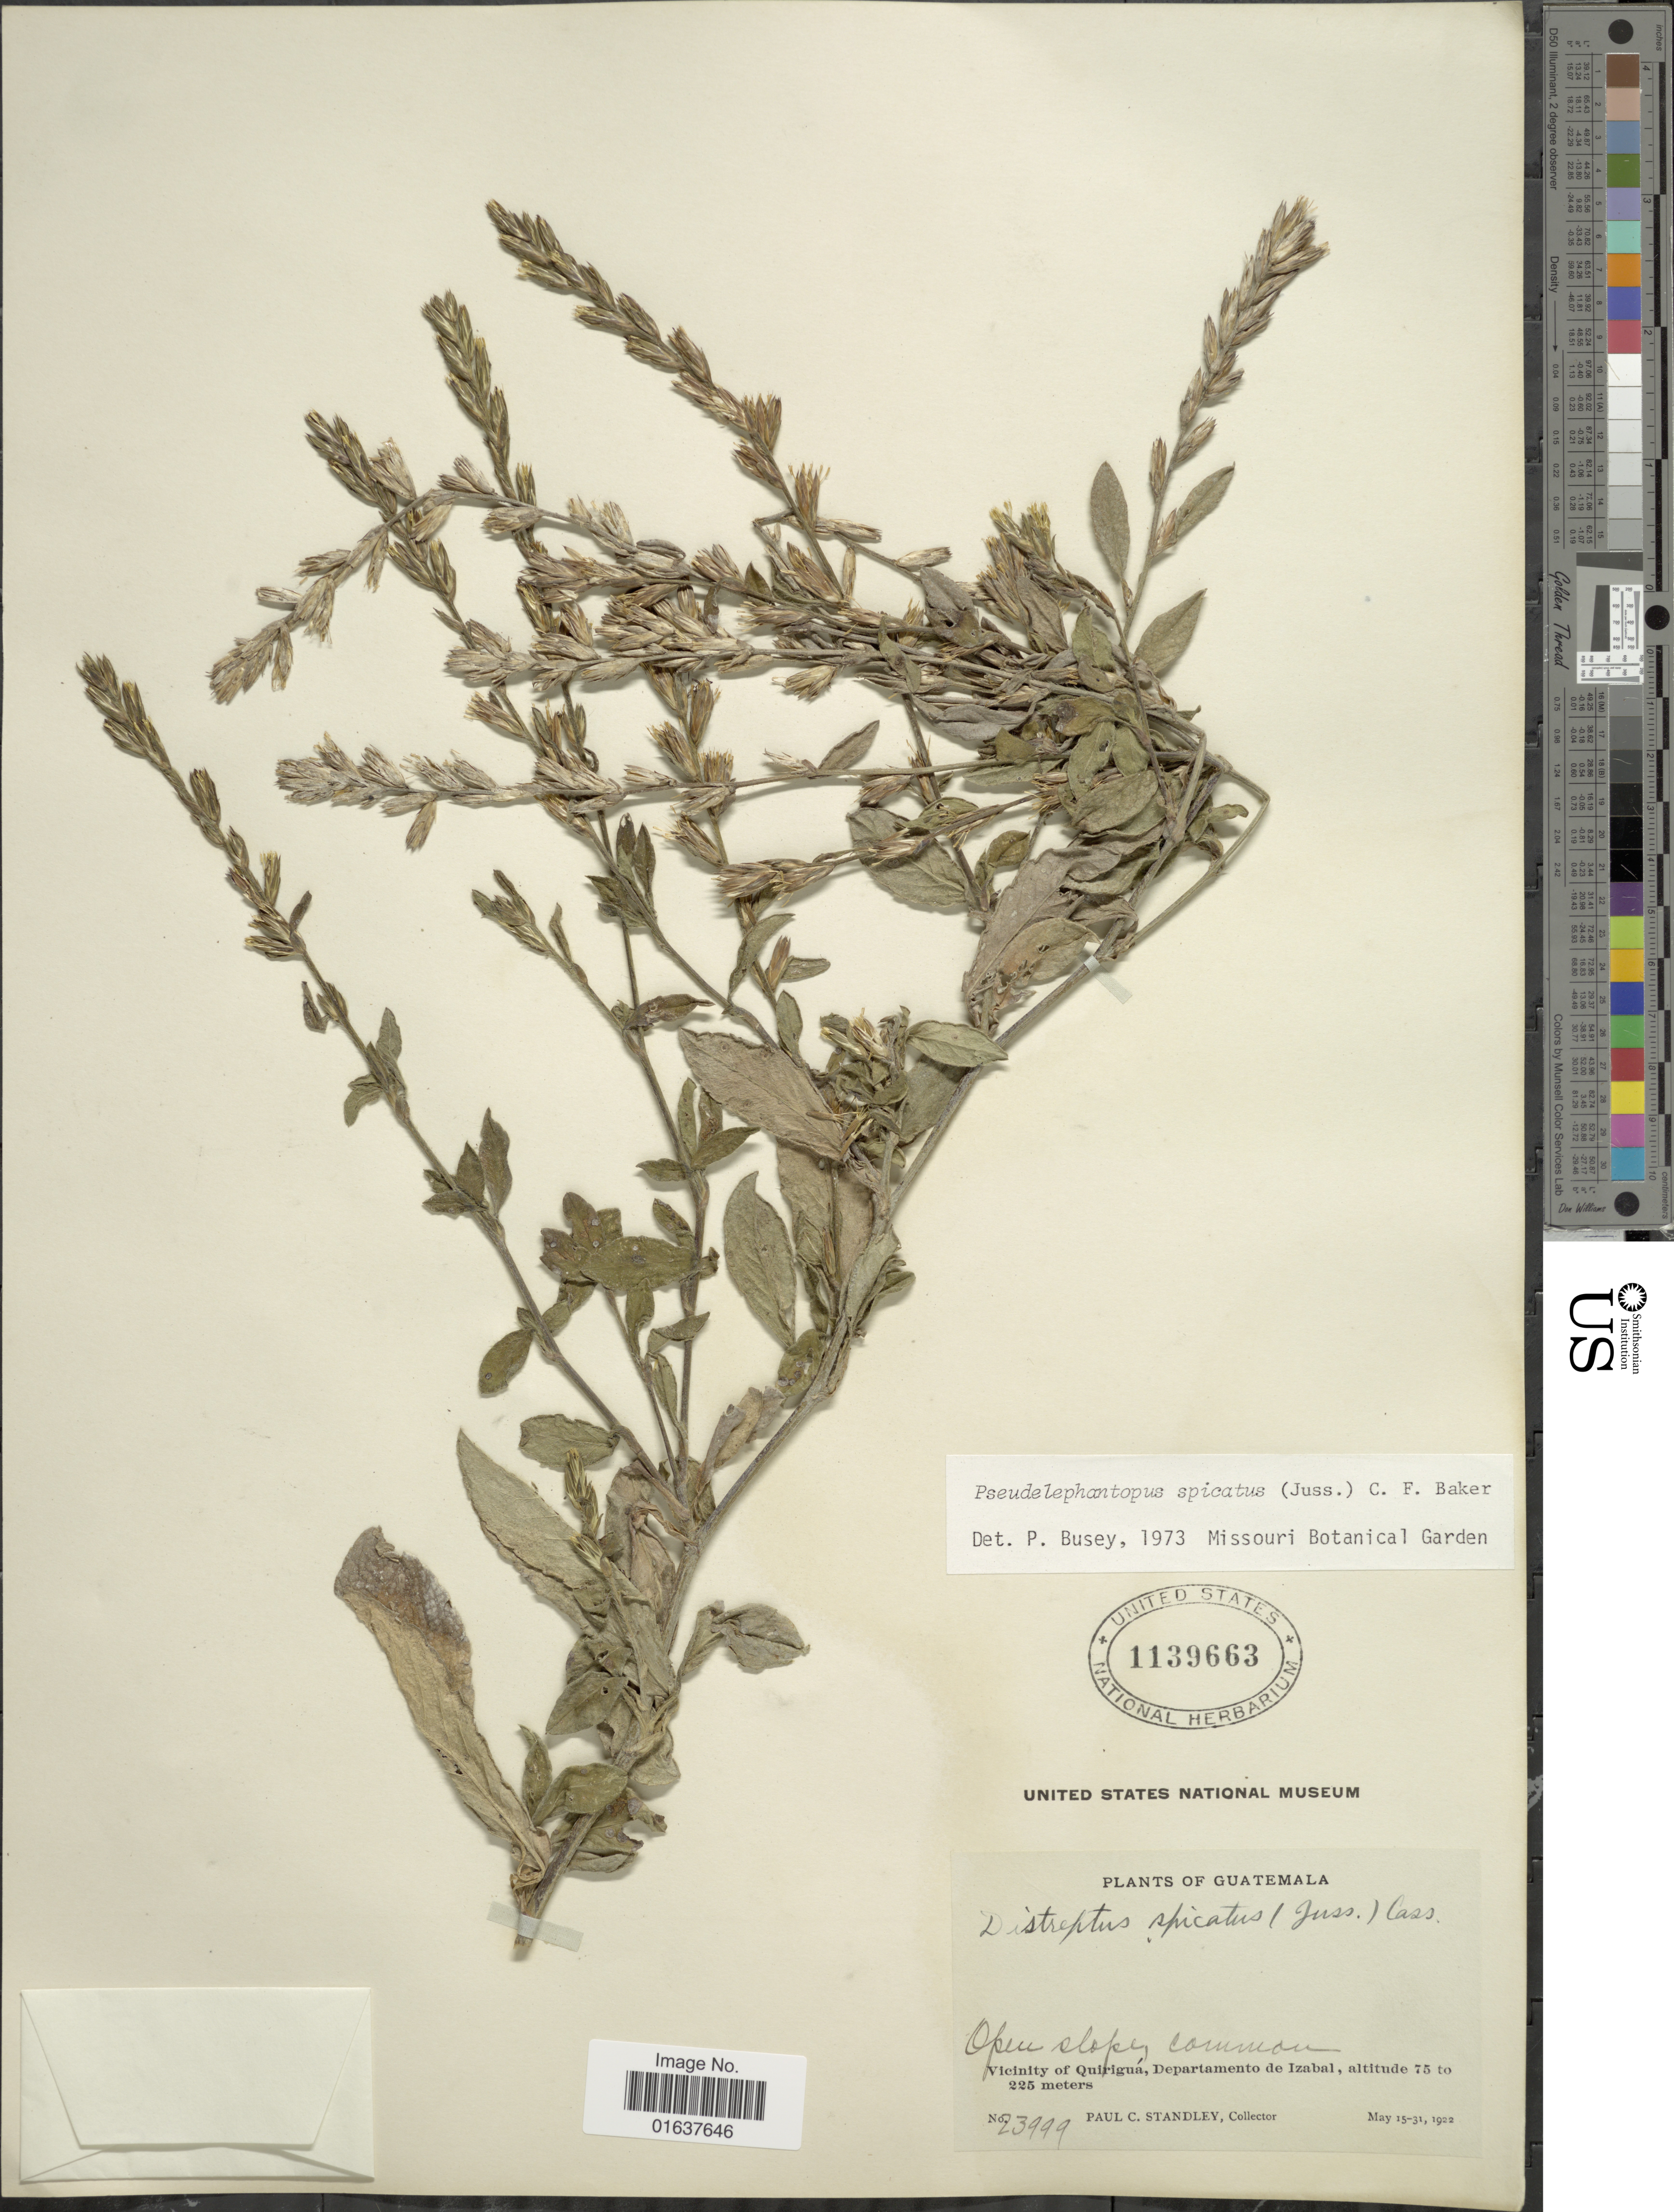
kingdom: Plantae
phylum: Tracheophyta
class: Magnoliopsida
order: Asterales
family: Asteraceae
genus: Pseudelephantopus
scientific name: Pseudelephantopus spicatus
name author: (Juss. ex Aubl.) C.F. Baker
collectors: P. C. Standley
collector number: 23999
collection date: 1922-05-15/1922-05-31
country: Guatemala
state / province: Izabal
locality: Vicinity of Quirigua, Departemento de Izabal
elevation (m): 75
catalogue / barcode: US 1139663